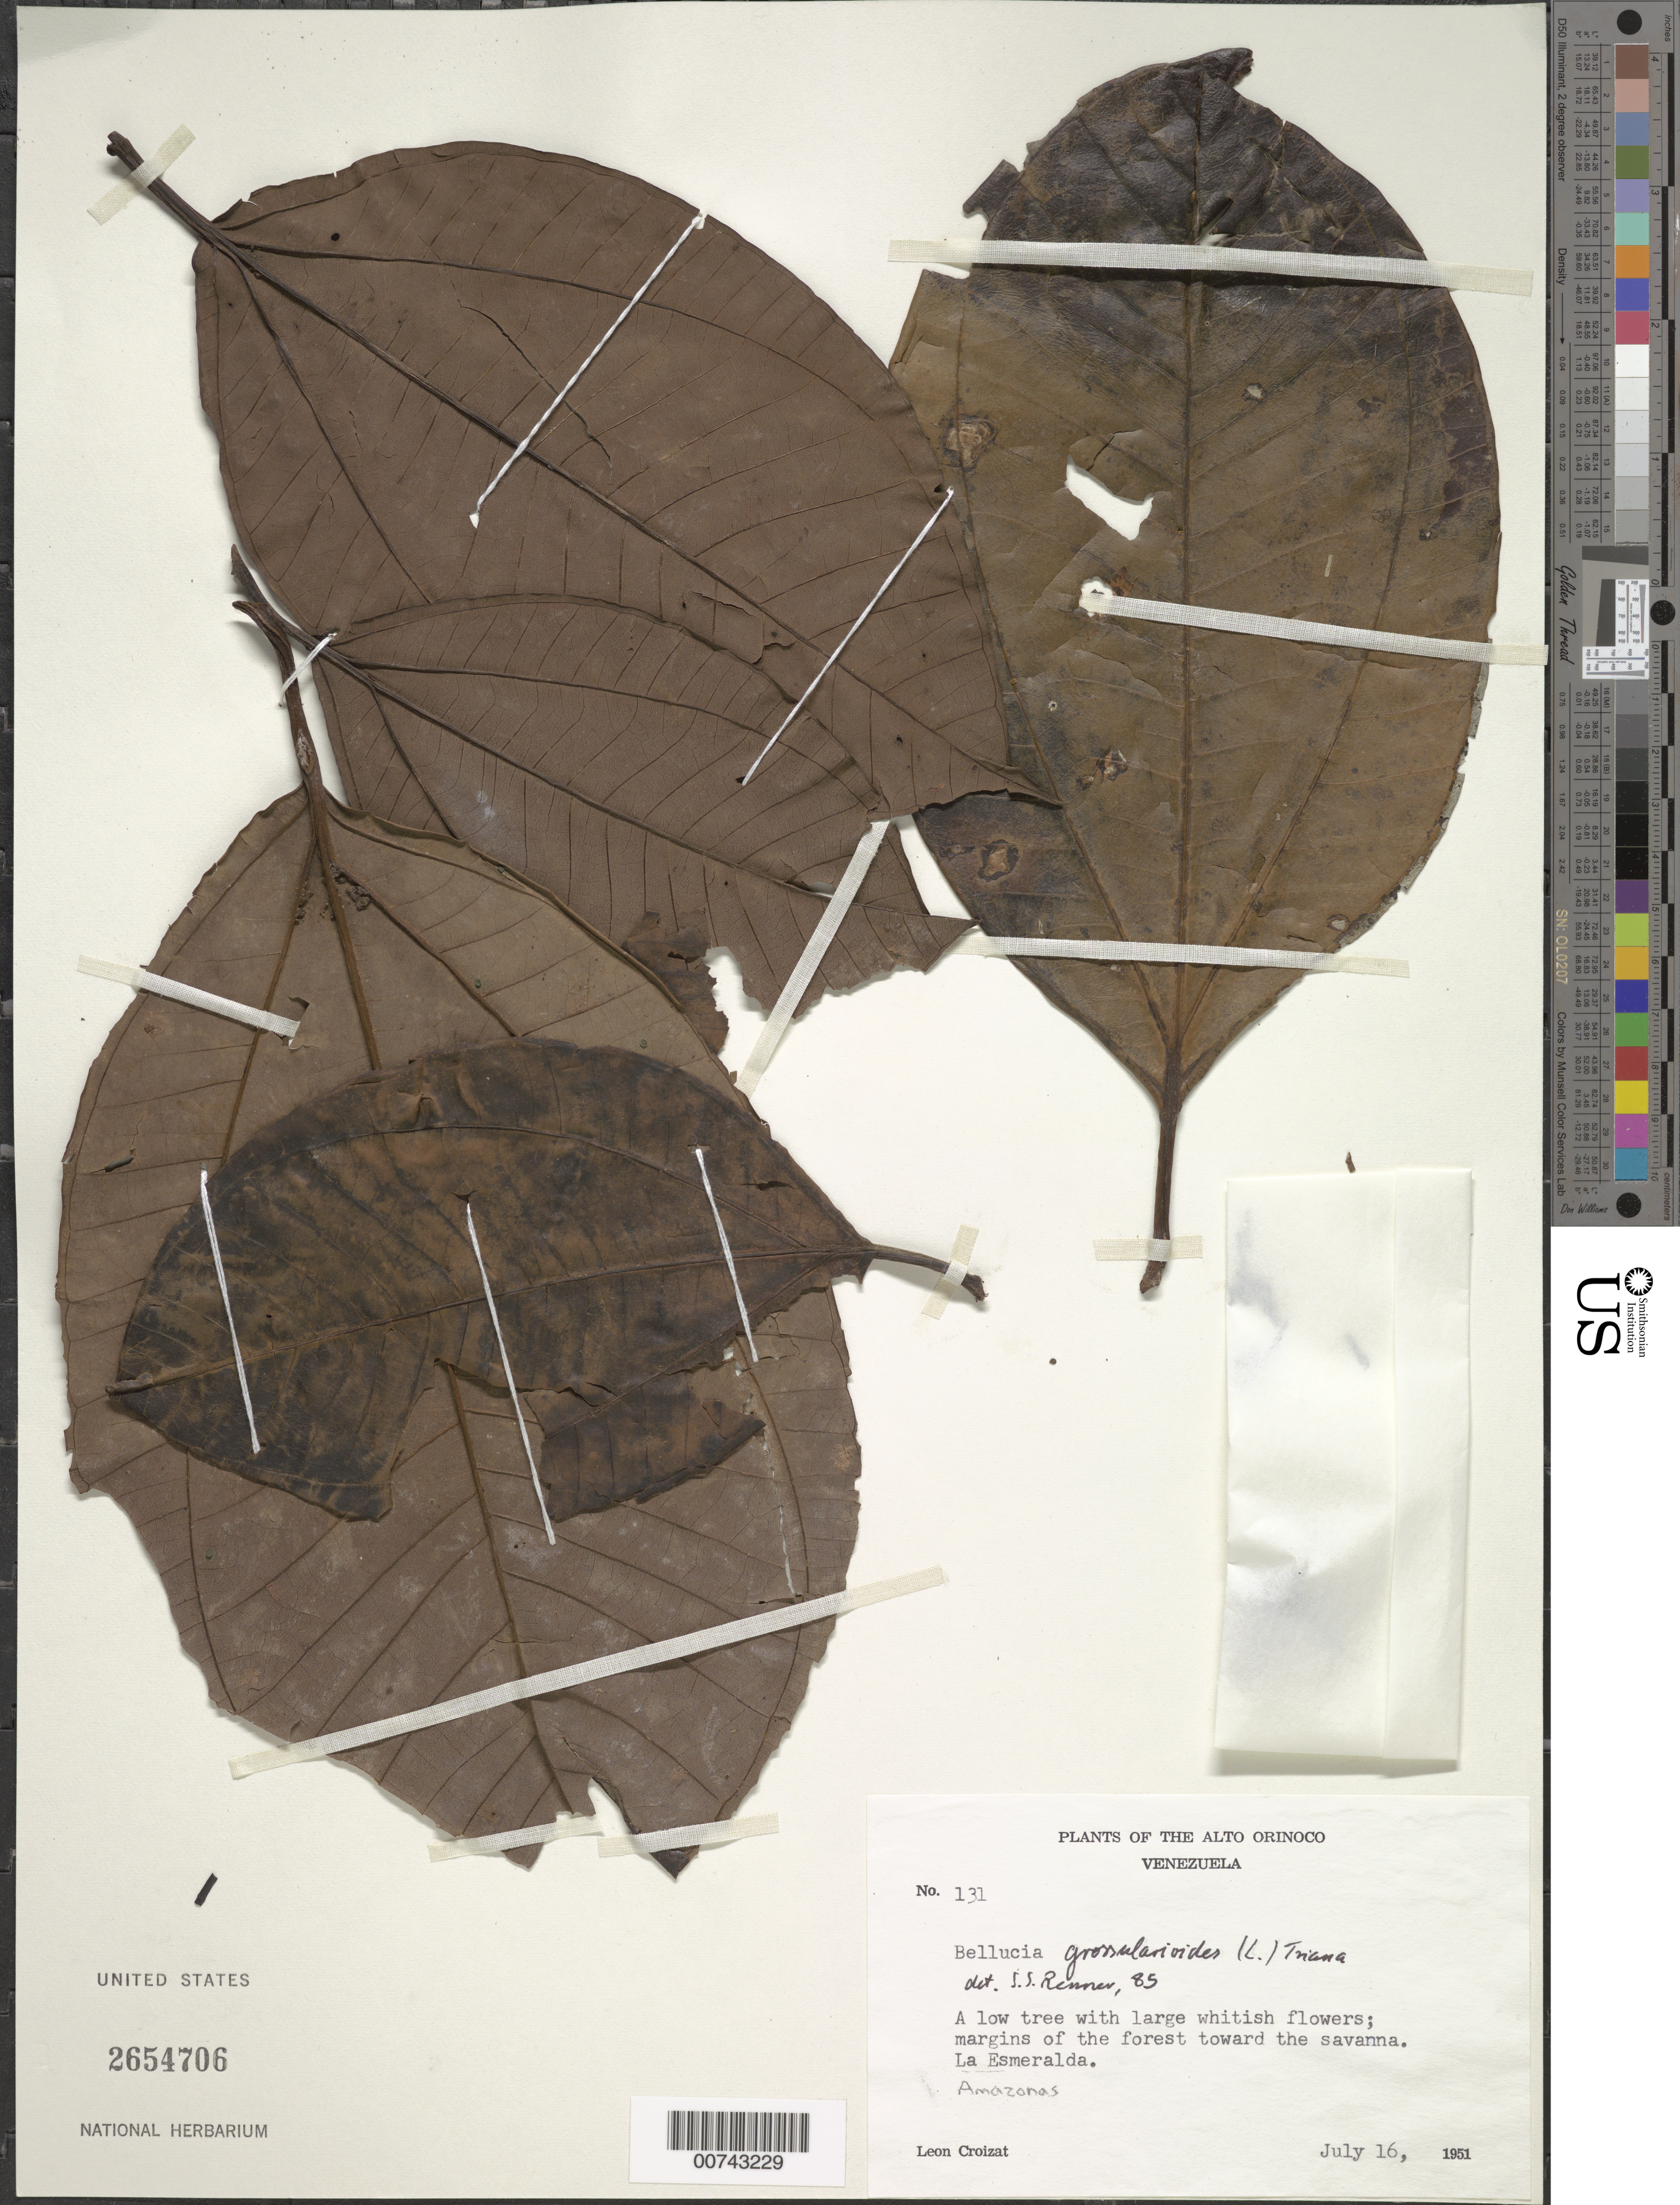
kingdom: Plantae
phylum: Tracheophyta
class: Magnoliopsida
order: Myrtales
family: Melastomataceae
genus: Bellucia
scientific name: Bellucia grossularioides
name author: (L.) Triana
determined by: Renner, J. S.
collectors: L. C. M. Croizat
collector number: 131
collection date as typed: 16-Jul-51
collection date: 1951-07-16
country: Venezuela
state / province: Amazonas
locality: La Esmeralda, Río Orinoco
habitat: Margins of the forest toward the savanna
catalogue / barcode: US 2654706